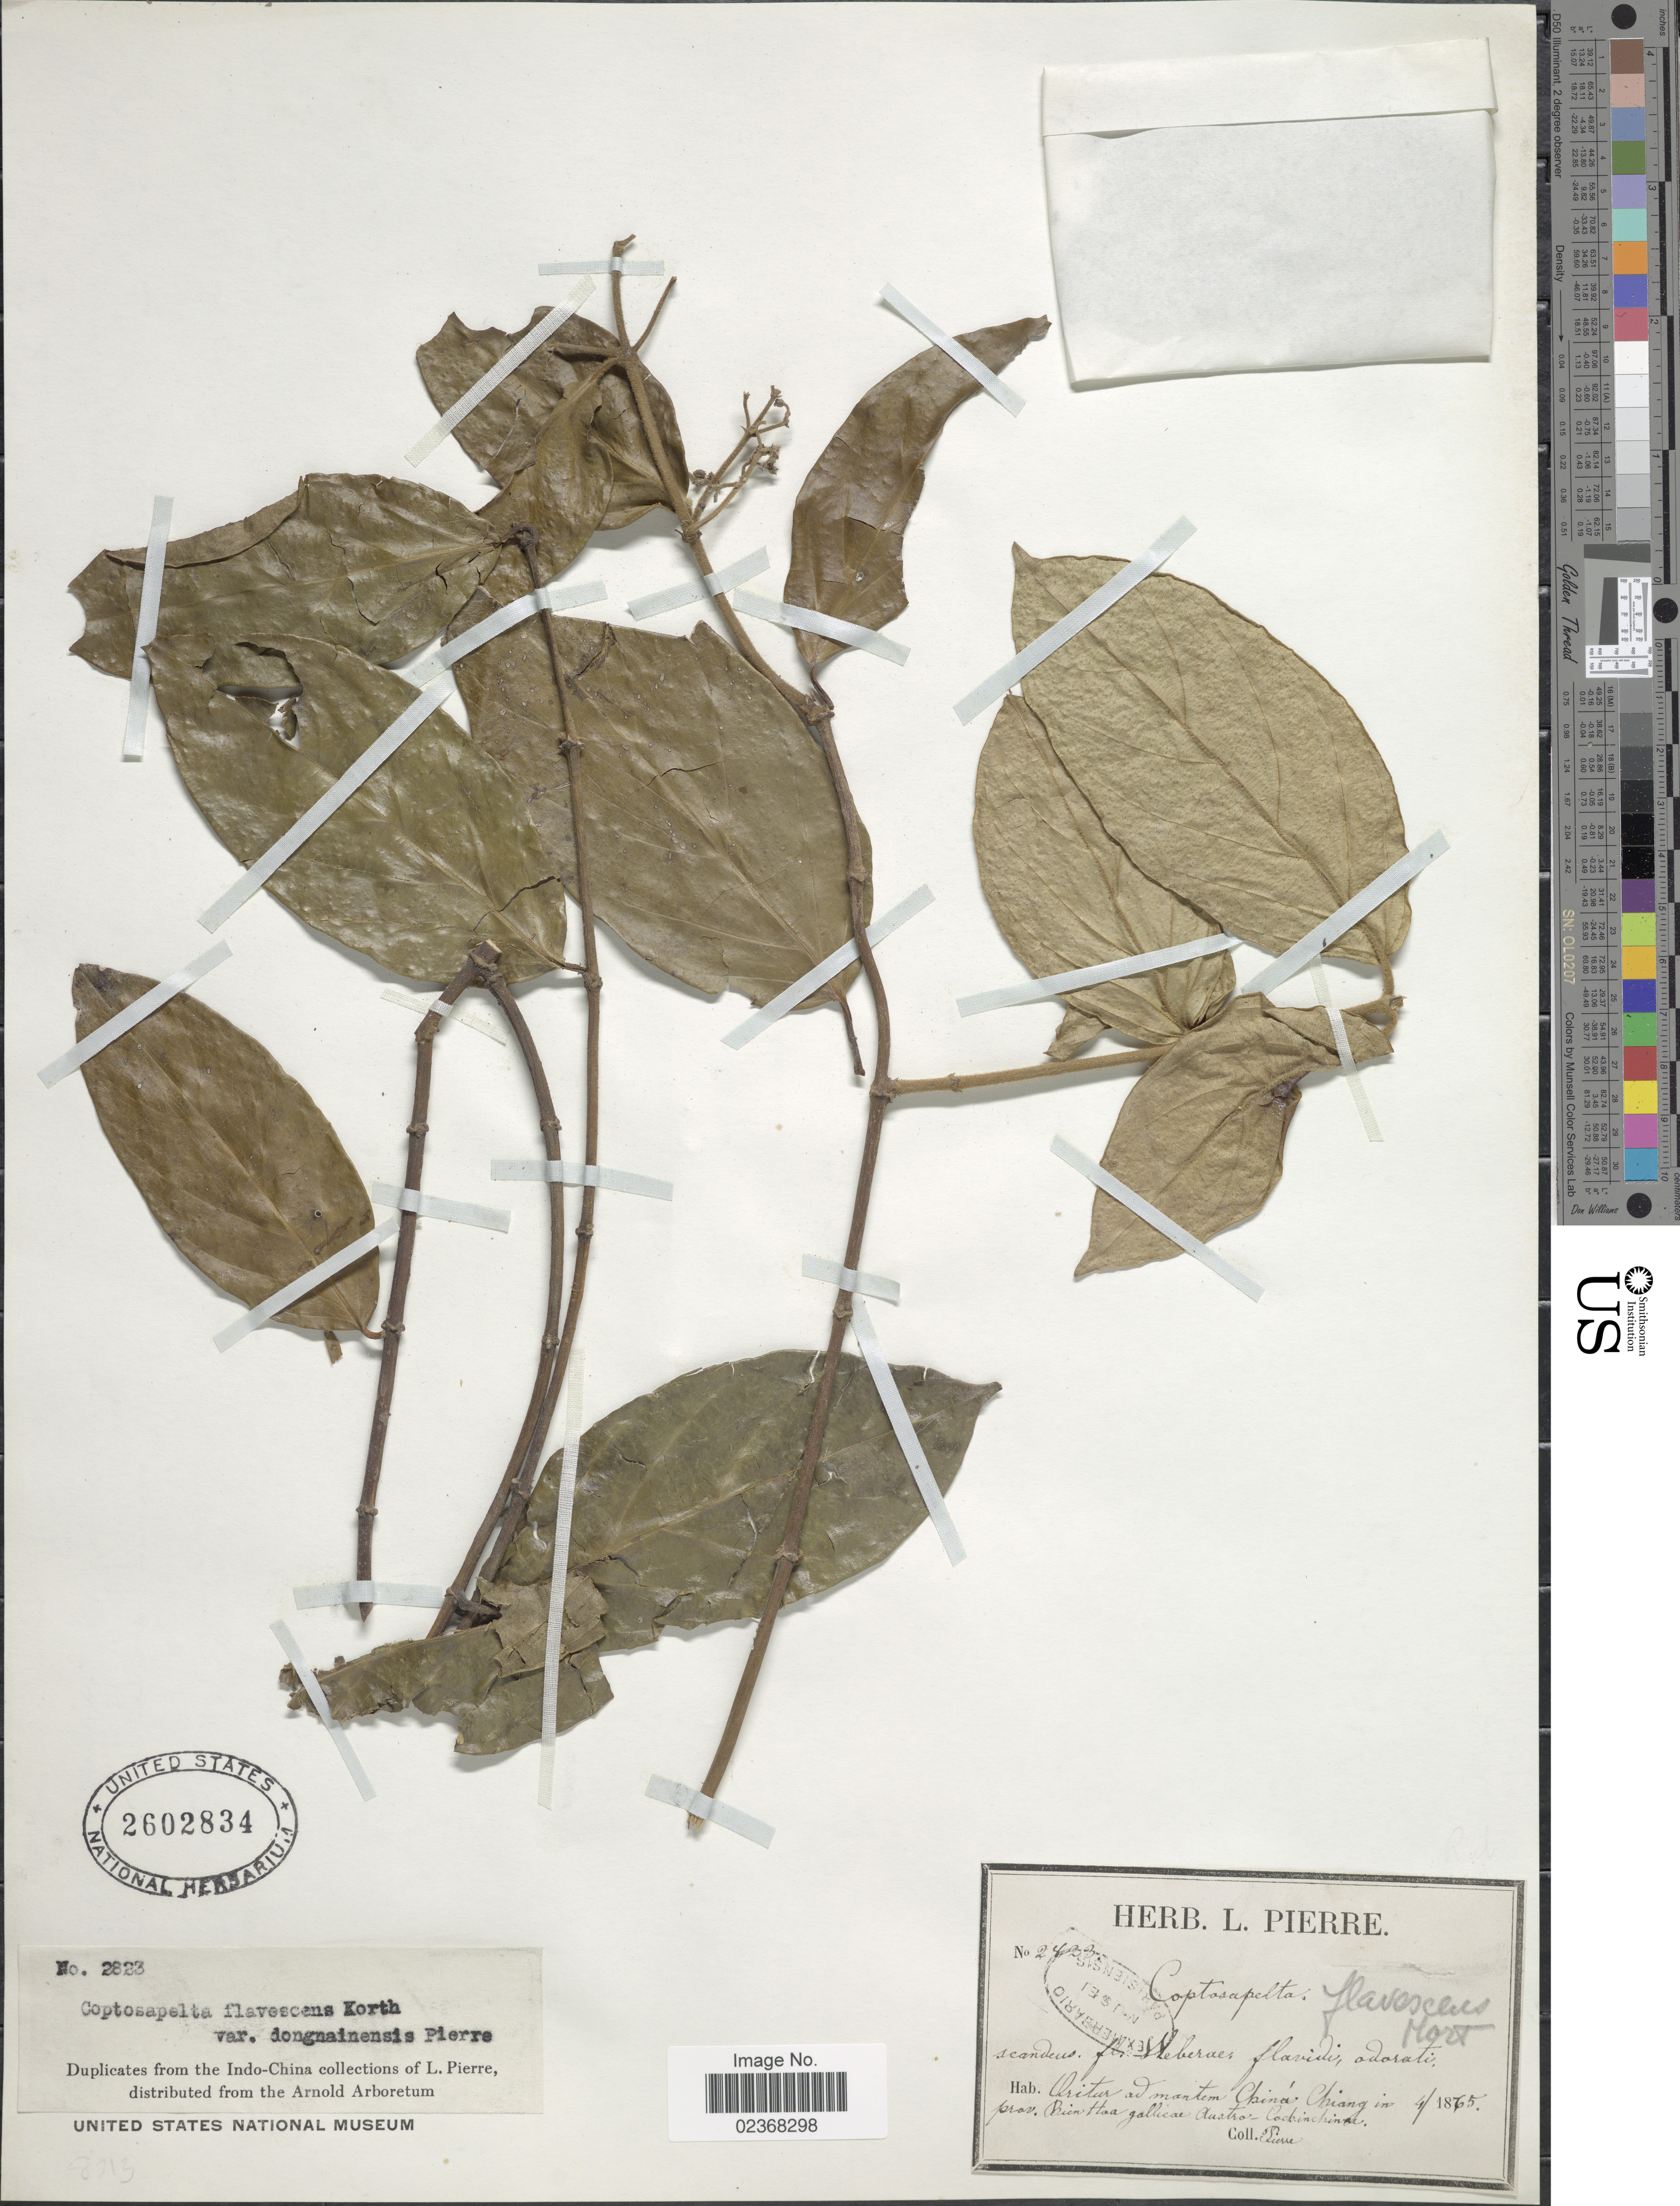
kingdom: Plantae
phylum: Tracheophyta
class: Magnoliopsida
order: Gentianales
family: Rubiaceae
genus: Coptosapelta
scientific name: Coptosapelta flavescens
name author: Korth.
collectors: I. Pierre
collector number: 2433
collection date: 1865-04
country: Vietnam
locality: Orita ad martem Cuhina, Chiang in prov. Bien Hua gallica Austra Cochinchinae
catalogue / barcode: US 2602834